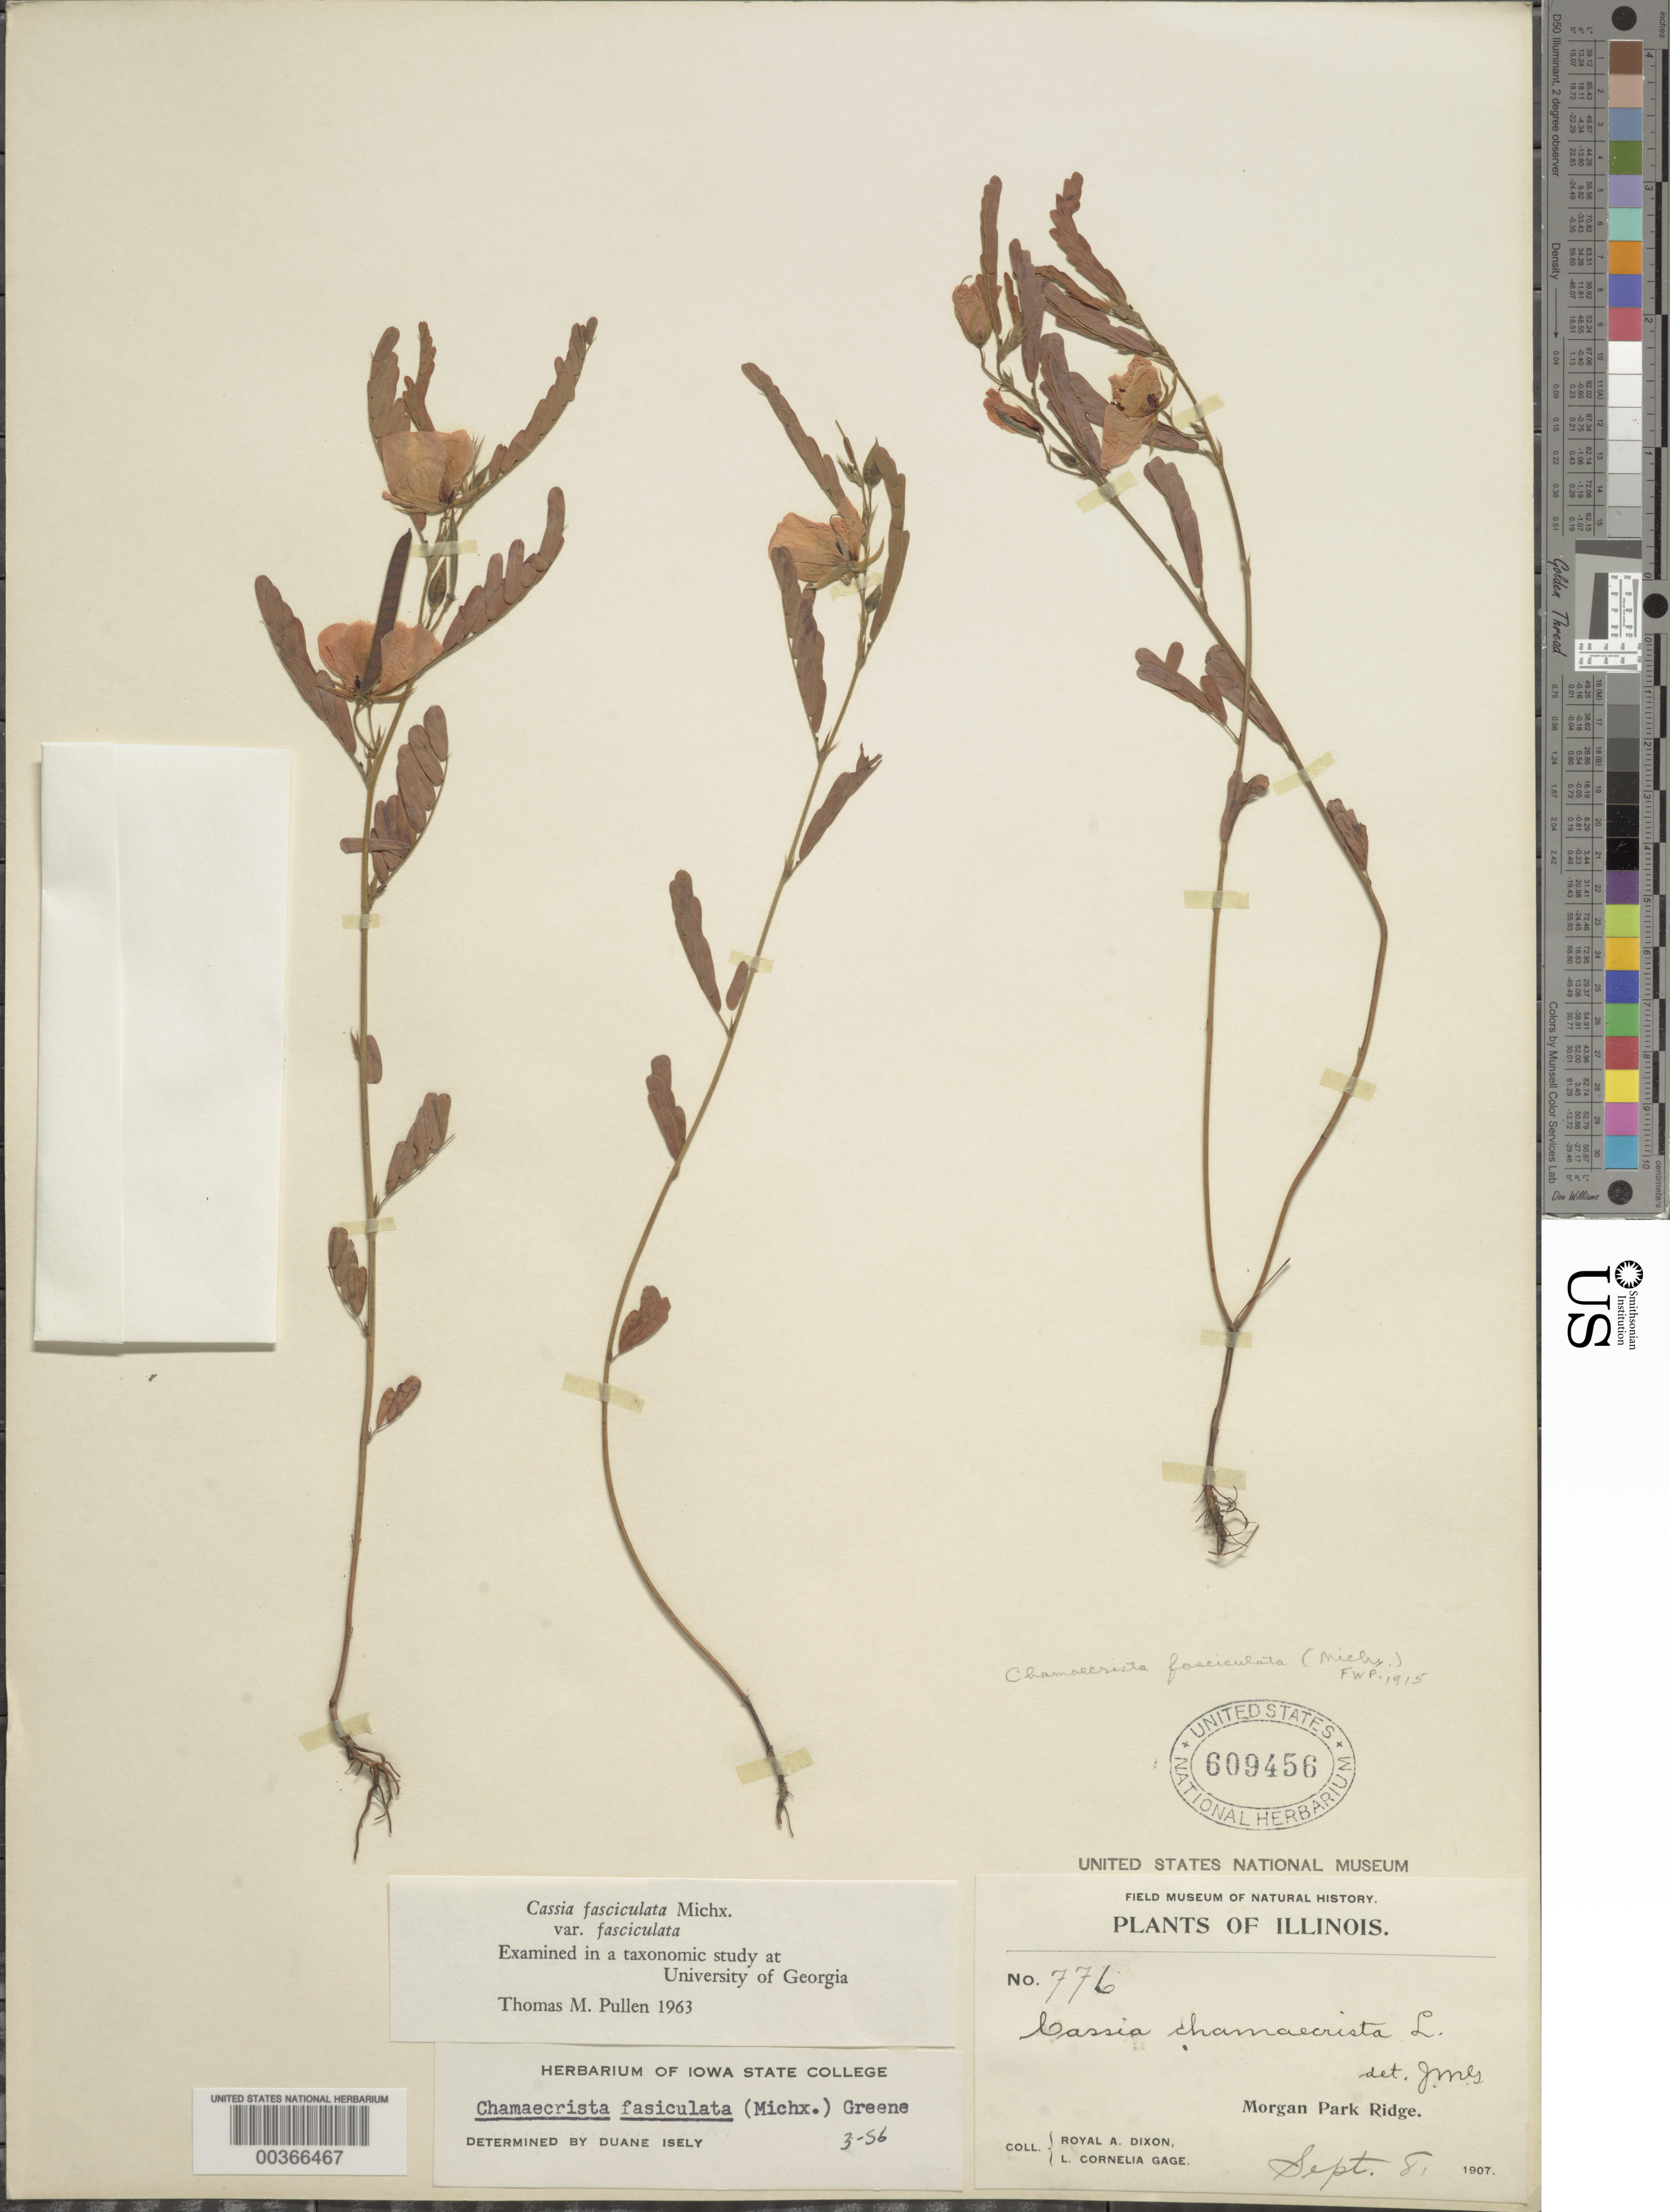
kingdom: Plantae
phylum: Tracheophyta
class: Magnoliopsida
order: Fabales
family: Fabaceae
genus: Chamaecrista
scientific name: Chamaecrista fasciculata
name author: (Michx.) Greene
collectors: R. Dixon & L. Gage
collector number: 776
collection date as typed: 08 Sep 1907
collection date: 1907-09-08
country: United States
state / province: Illinois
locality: Morgan park ridge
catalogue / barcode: US 609456